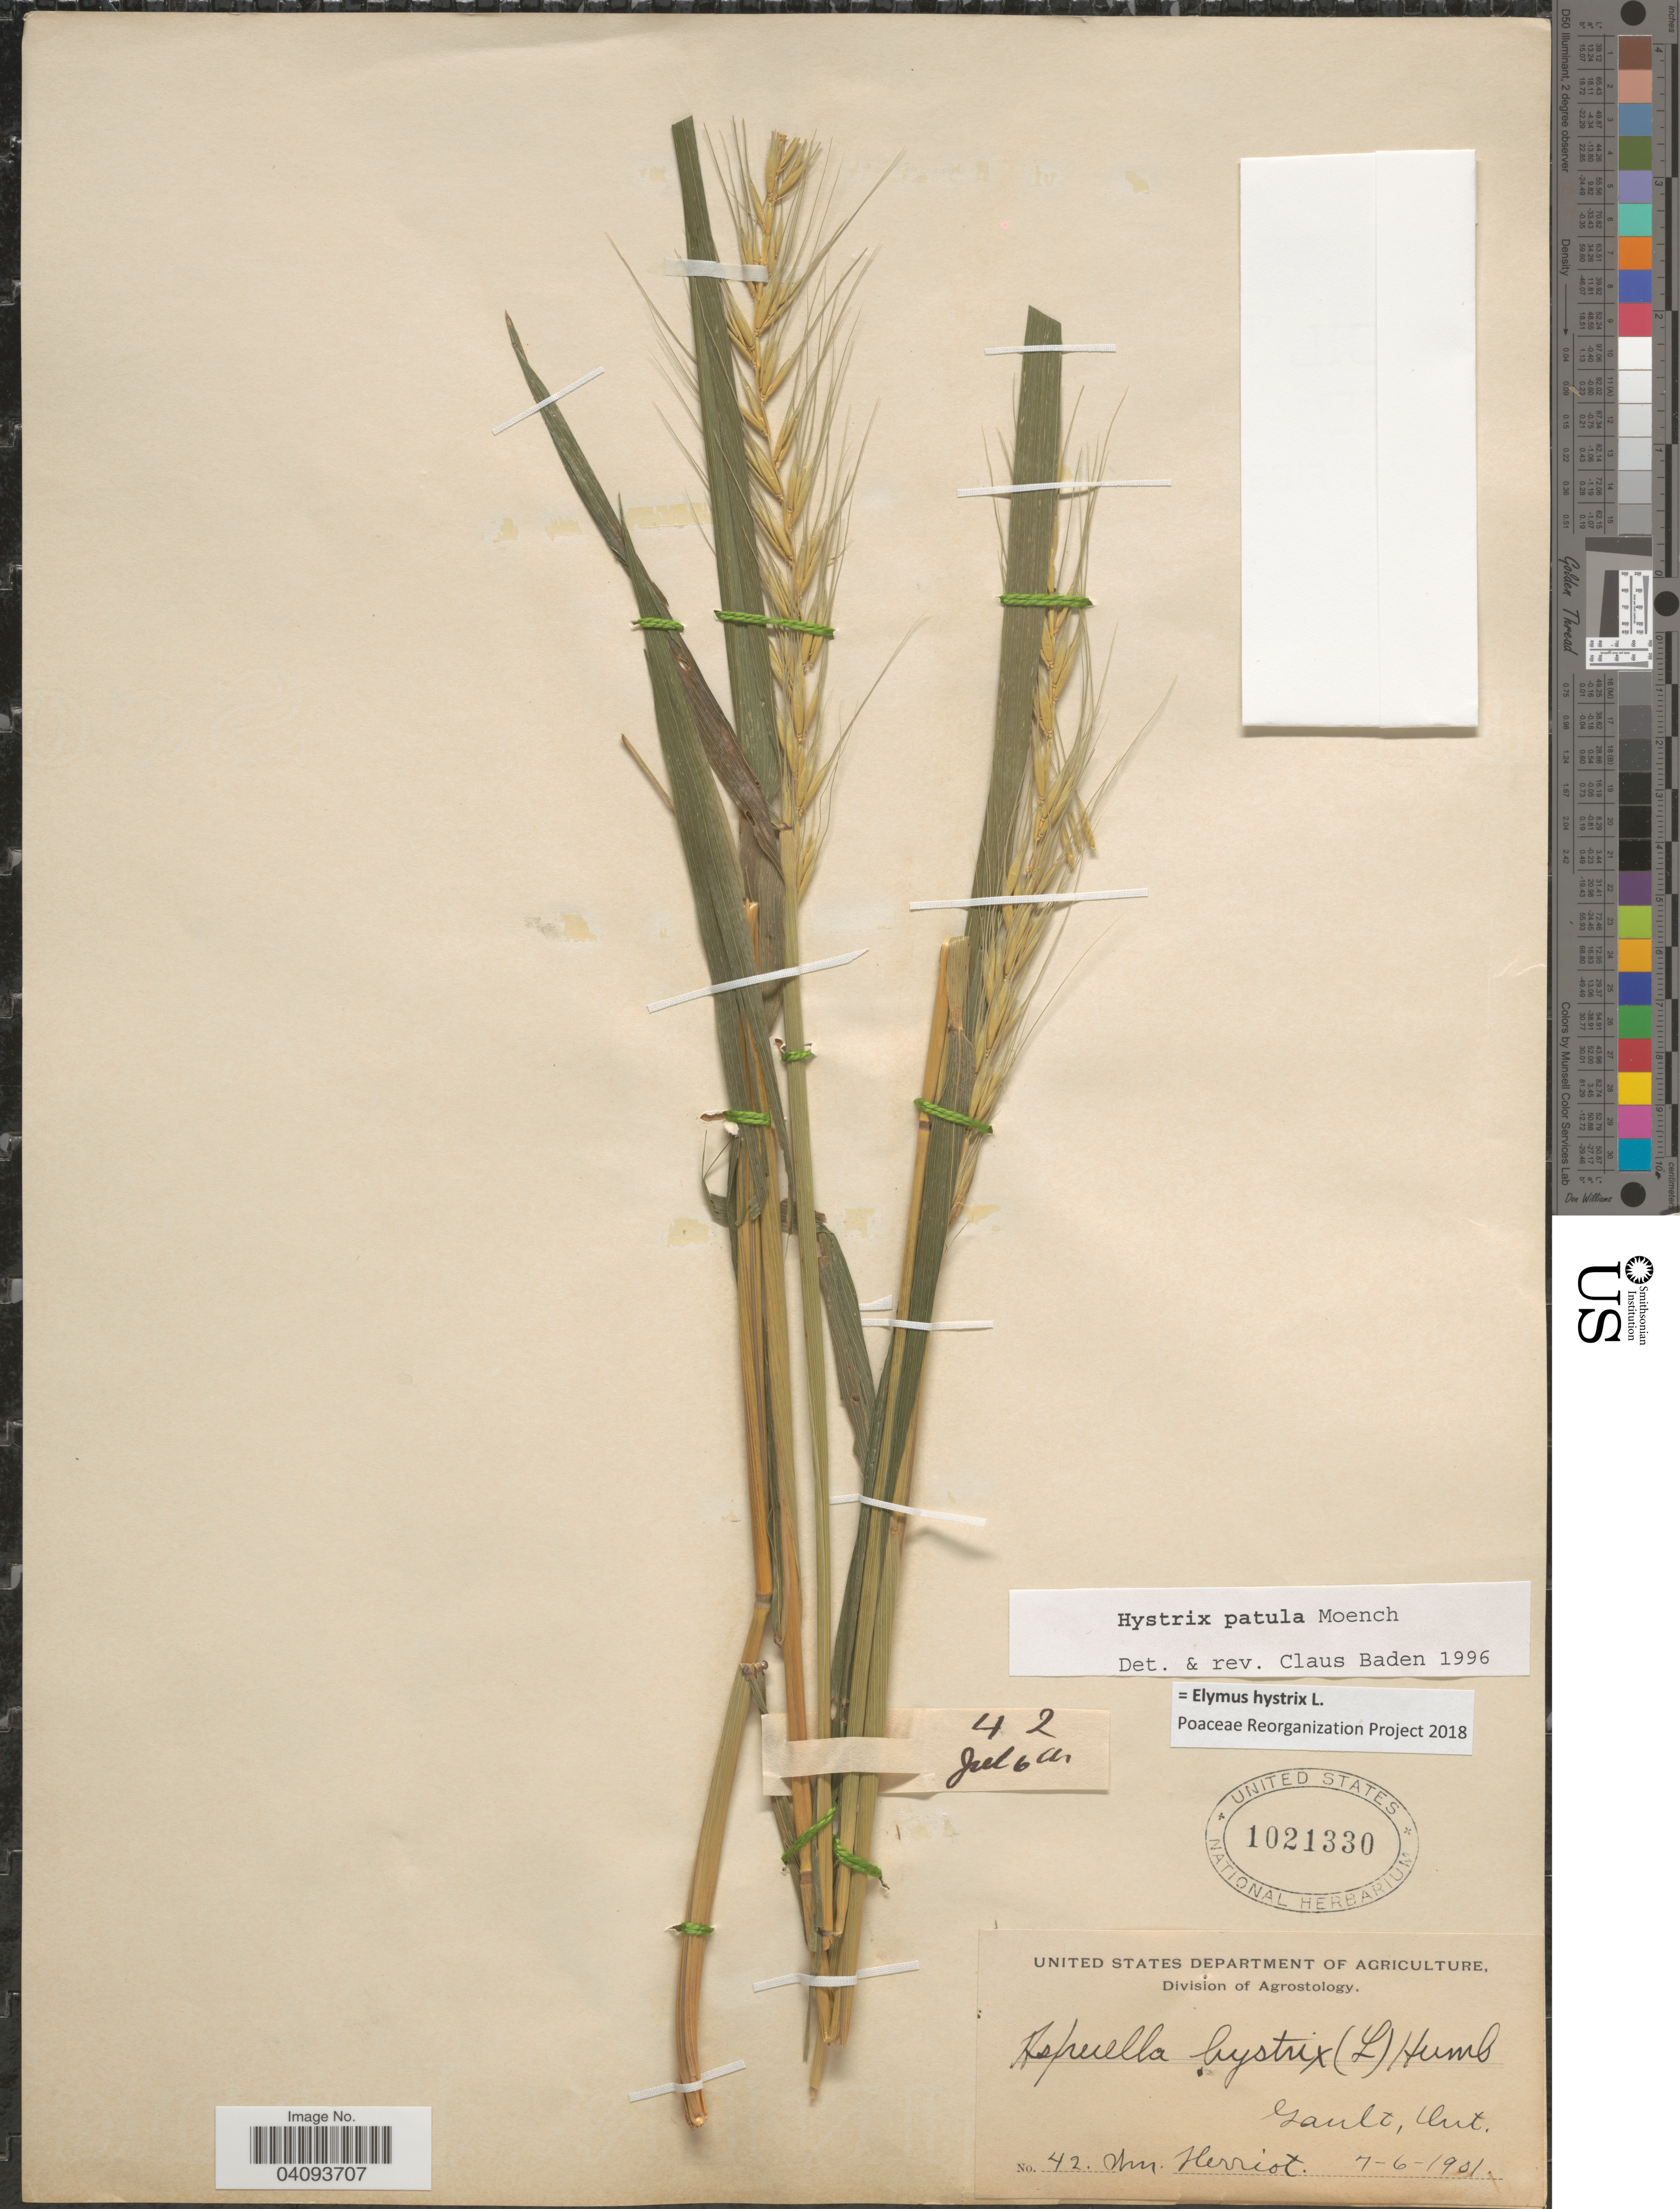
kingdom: Plantae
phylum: Tracheophyta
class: Liliopsida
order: Poales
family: Poaceae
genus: Elymus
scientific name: Elymus hystrix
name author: L.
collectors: W. Herriot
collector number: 42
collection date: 1901-07-06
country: Canada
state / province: Ontario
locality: Gault.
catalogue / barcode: US 1021330